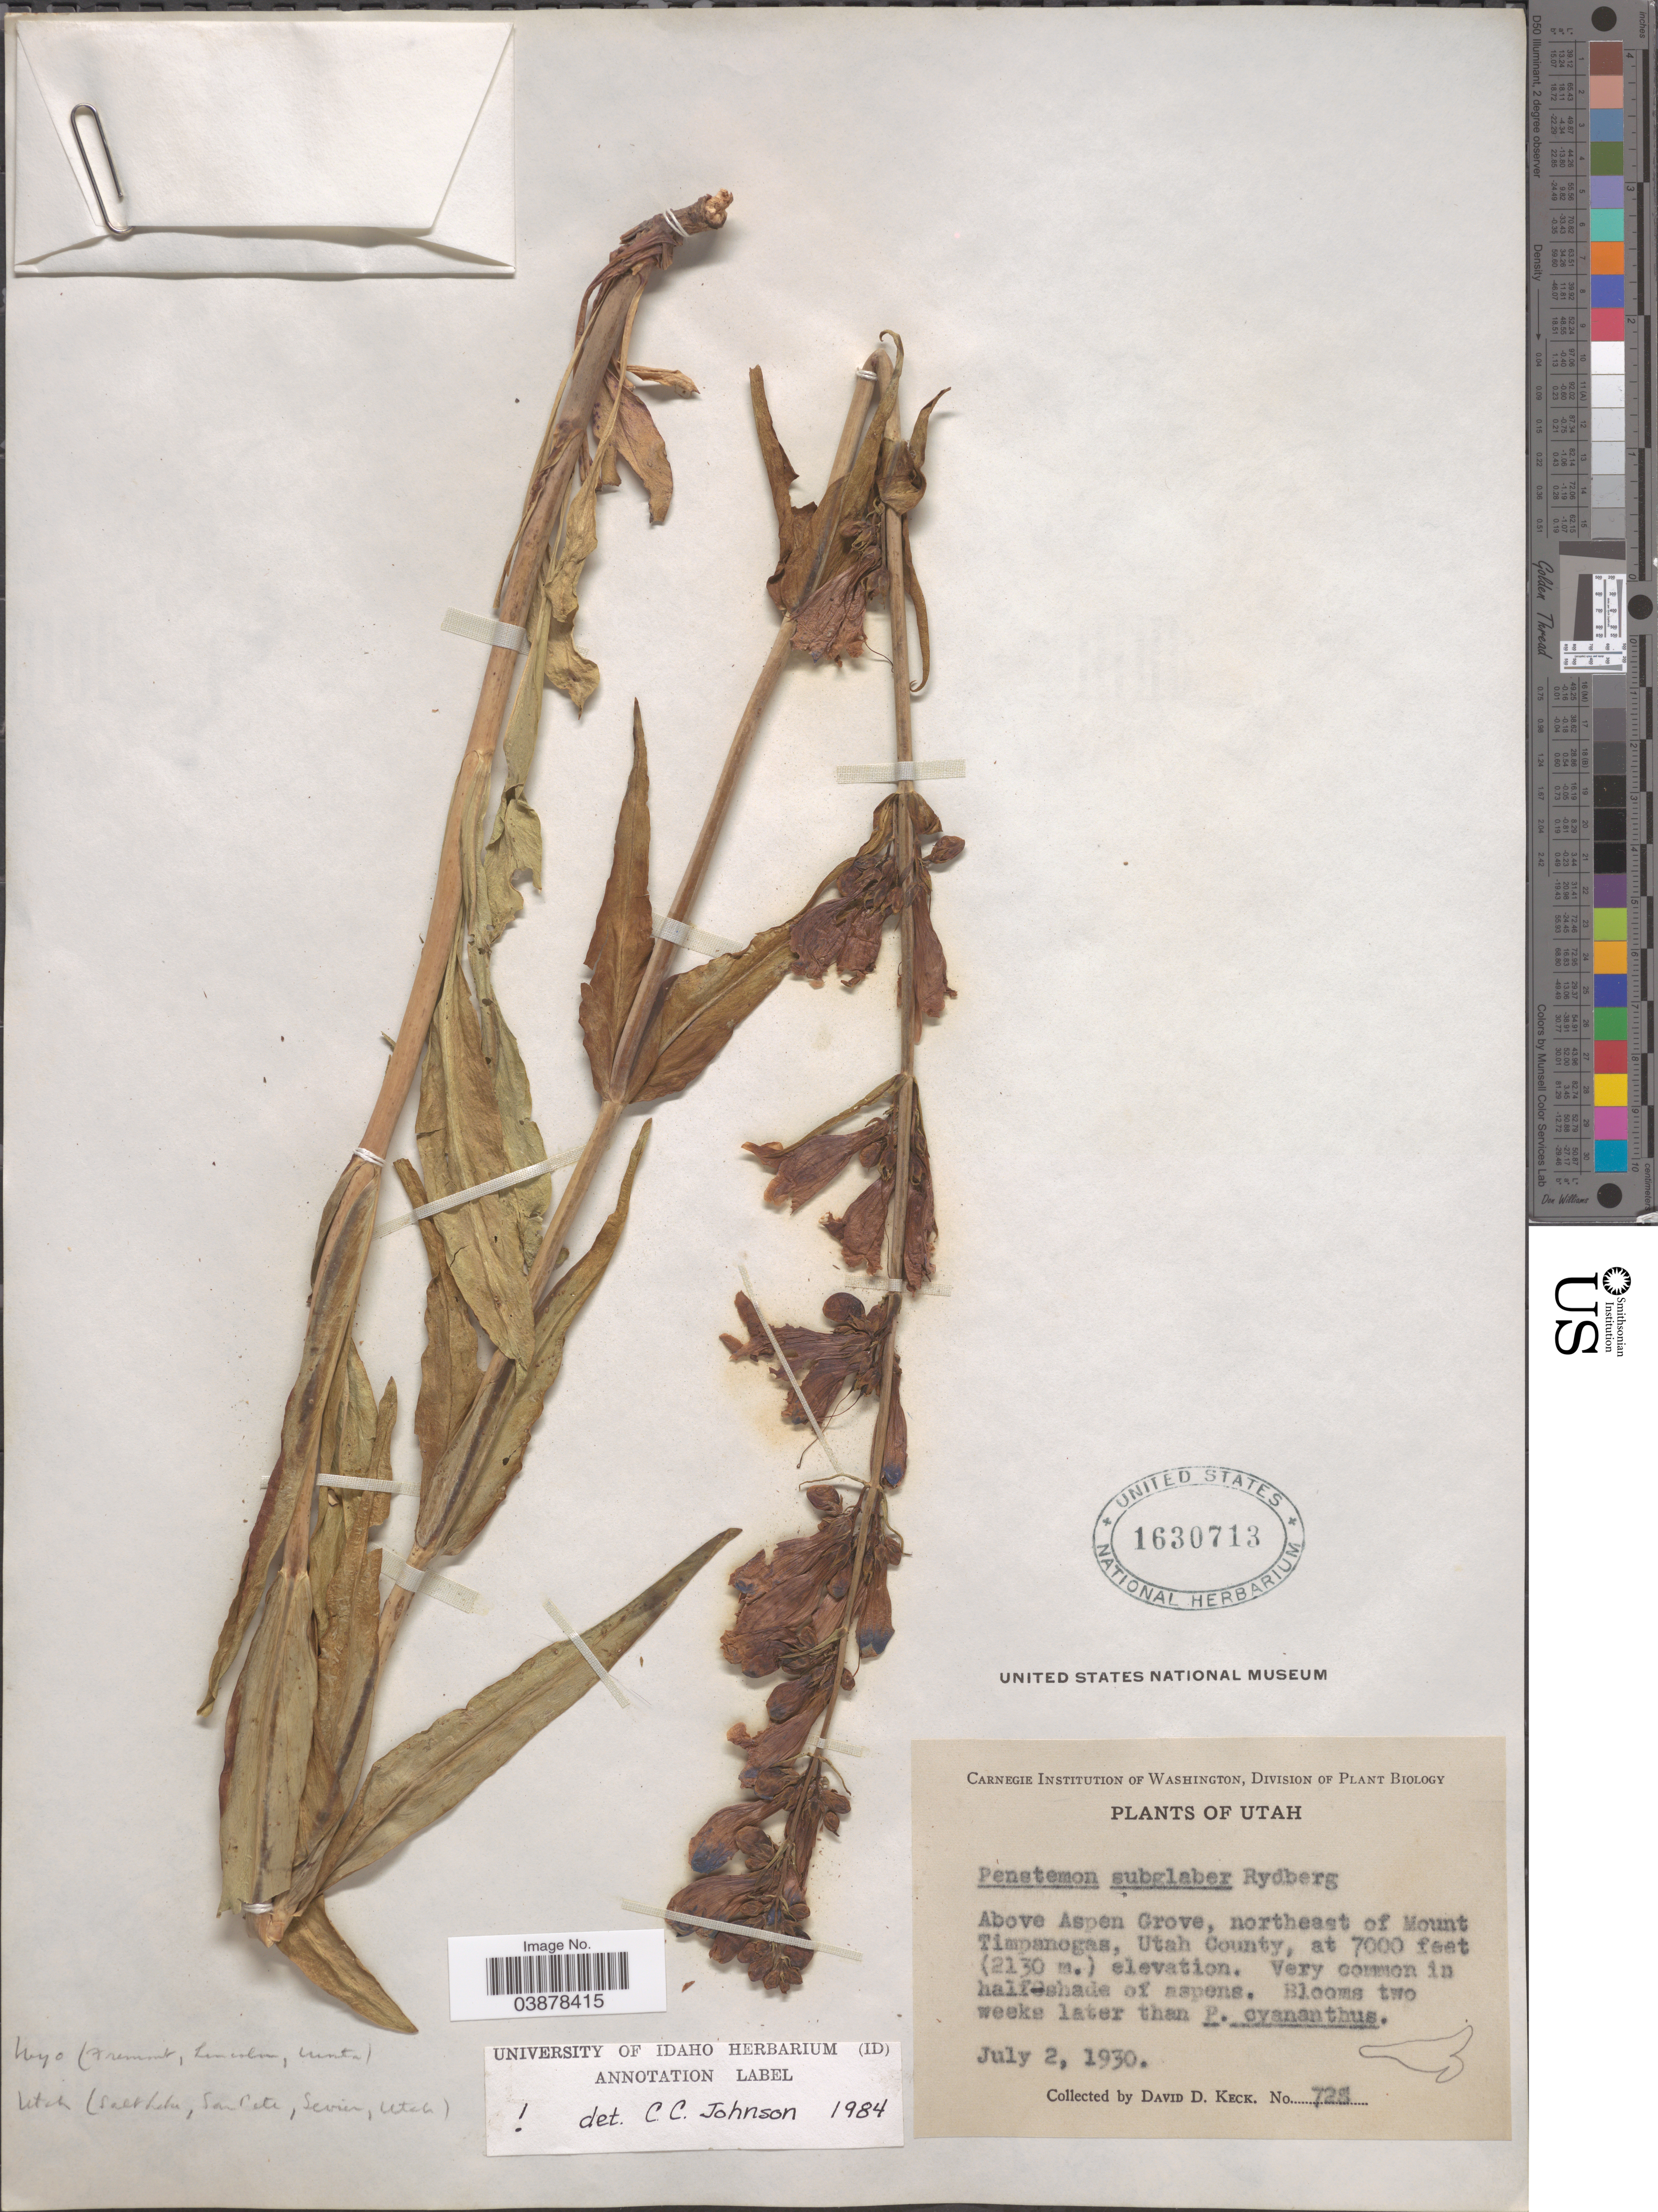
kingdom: Plantae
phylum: Tracheophyta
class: Magnoliopsida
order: Lamiales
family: Plantaginaceae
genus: Penstemon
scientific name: Penstemon subglaber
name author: Rydb.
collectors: D. D. Keck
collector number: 725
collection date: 1930-07-02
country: United States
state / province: Utah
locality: Above Aspen Grove, northeast of Mount Timpanogas, Utah County.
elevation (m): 2134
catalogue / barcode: US 1630713